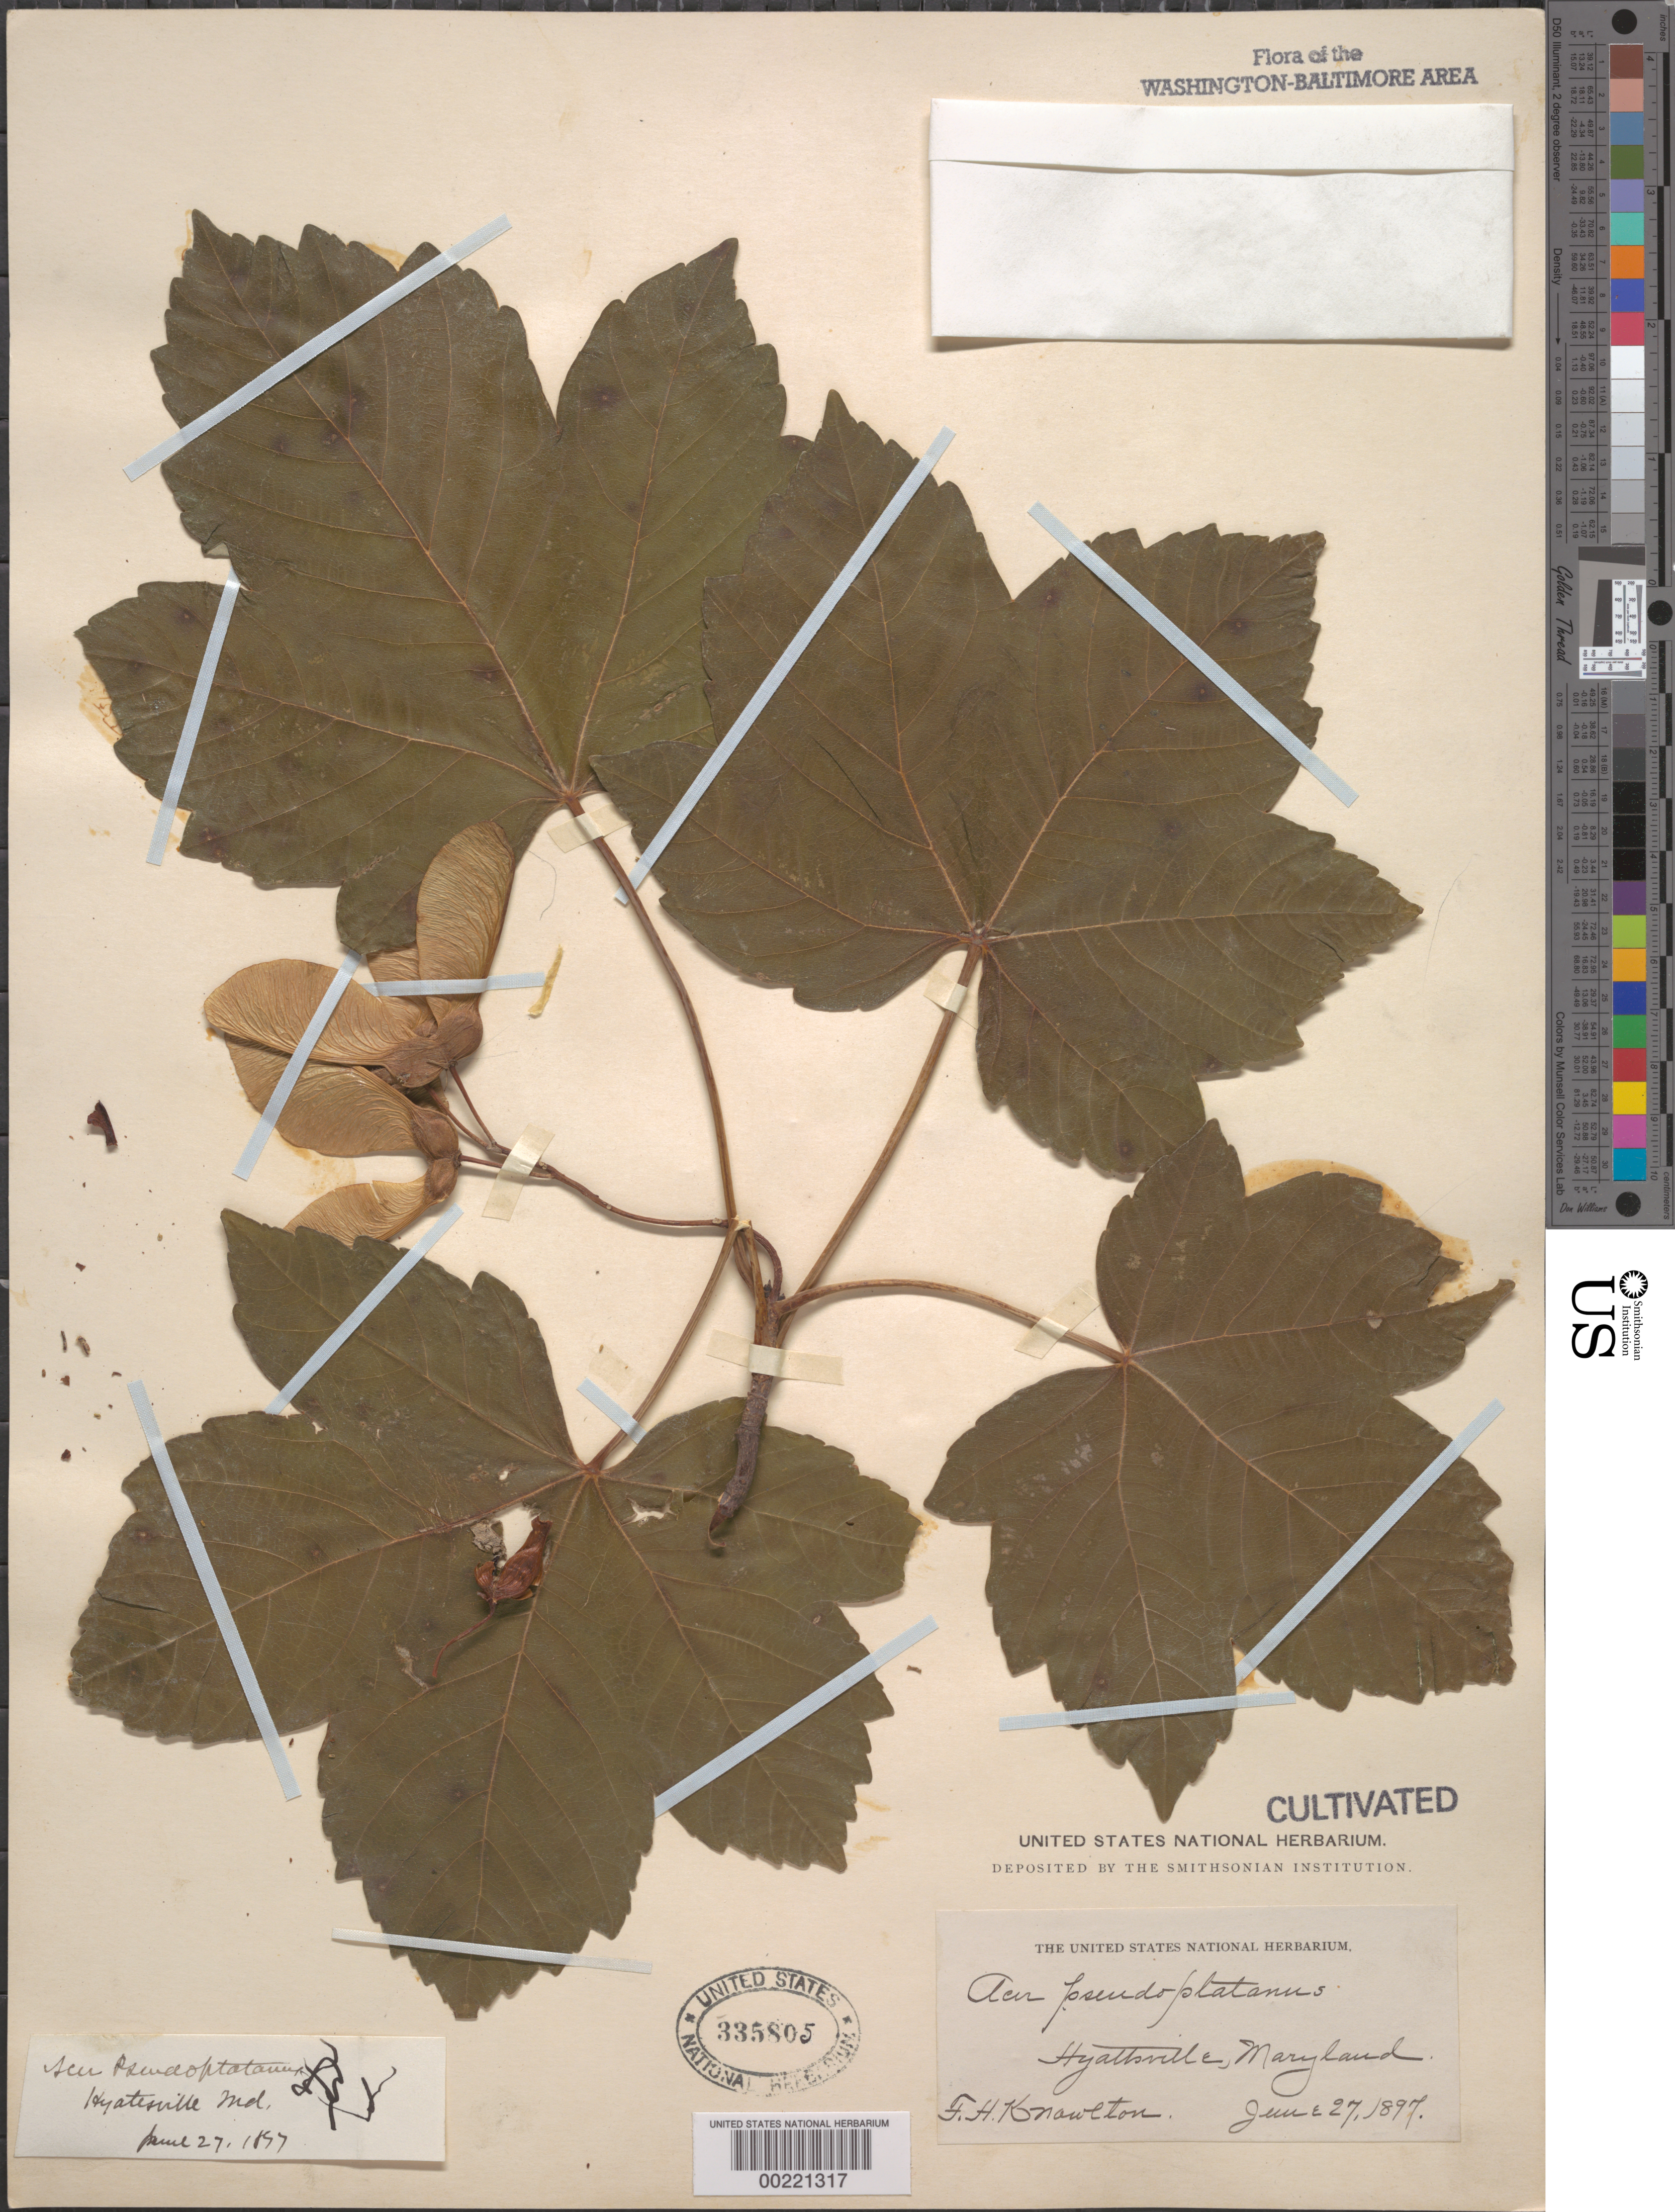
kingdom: Plantae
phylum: Tracheophyta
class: Magnoliopsida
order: Sapindales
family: Sapindaceae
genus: Acer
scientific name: Acer pseudoplatanus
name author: L.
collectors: F. H. Knowlton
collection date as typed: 27 Jun 1897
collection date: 1897-06-27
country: United States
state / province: Maryland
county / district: Prince George's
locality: Hyattsville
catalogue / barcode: US 335805